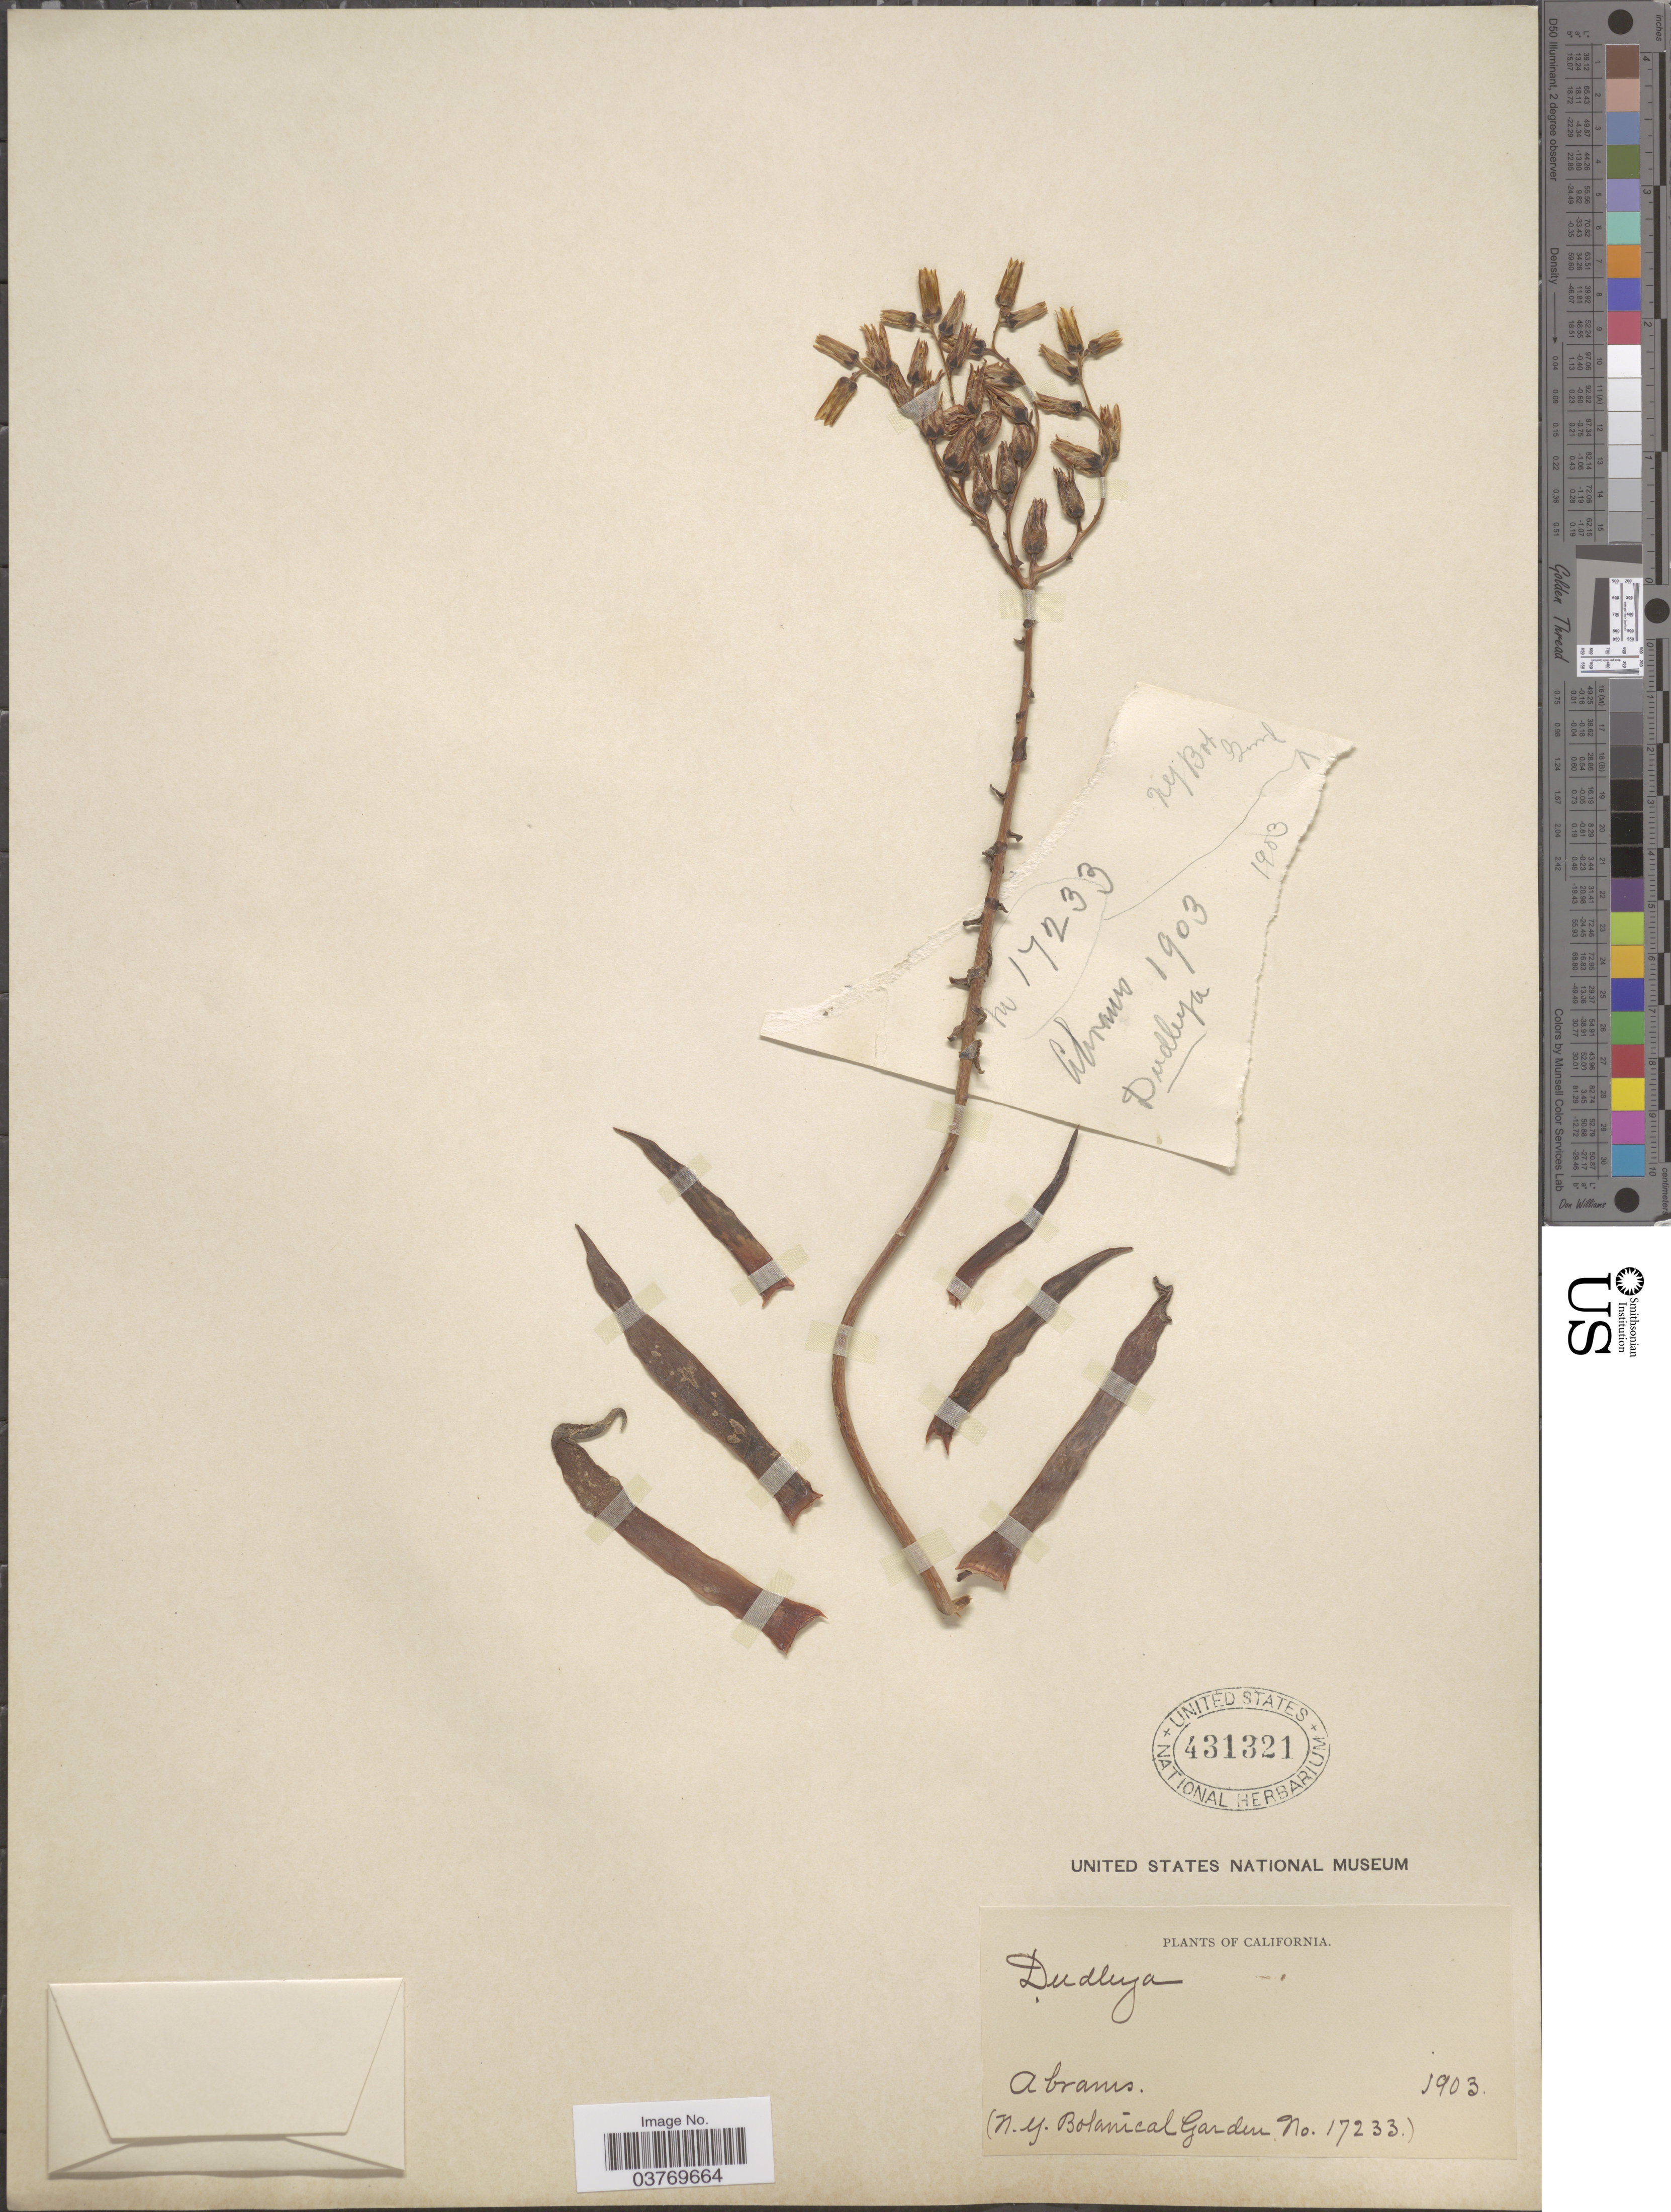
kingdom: Plantae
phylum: Tracheophyta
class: Magnoliopsida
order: Saxifragales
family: Crassulaceae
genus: Dudleya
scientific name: Dudleya elongata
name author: Rose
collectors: Abrams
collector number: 17233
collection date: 1903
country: United States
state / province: California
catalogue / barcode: US 431321